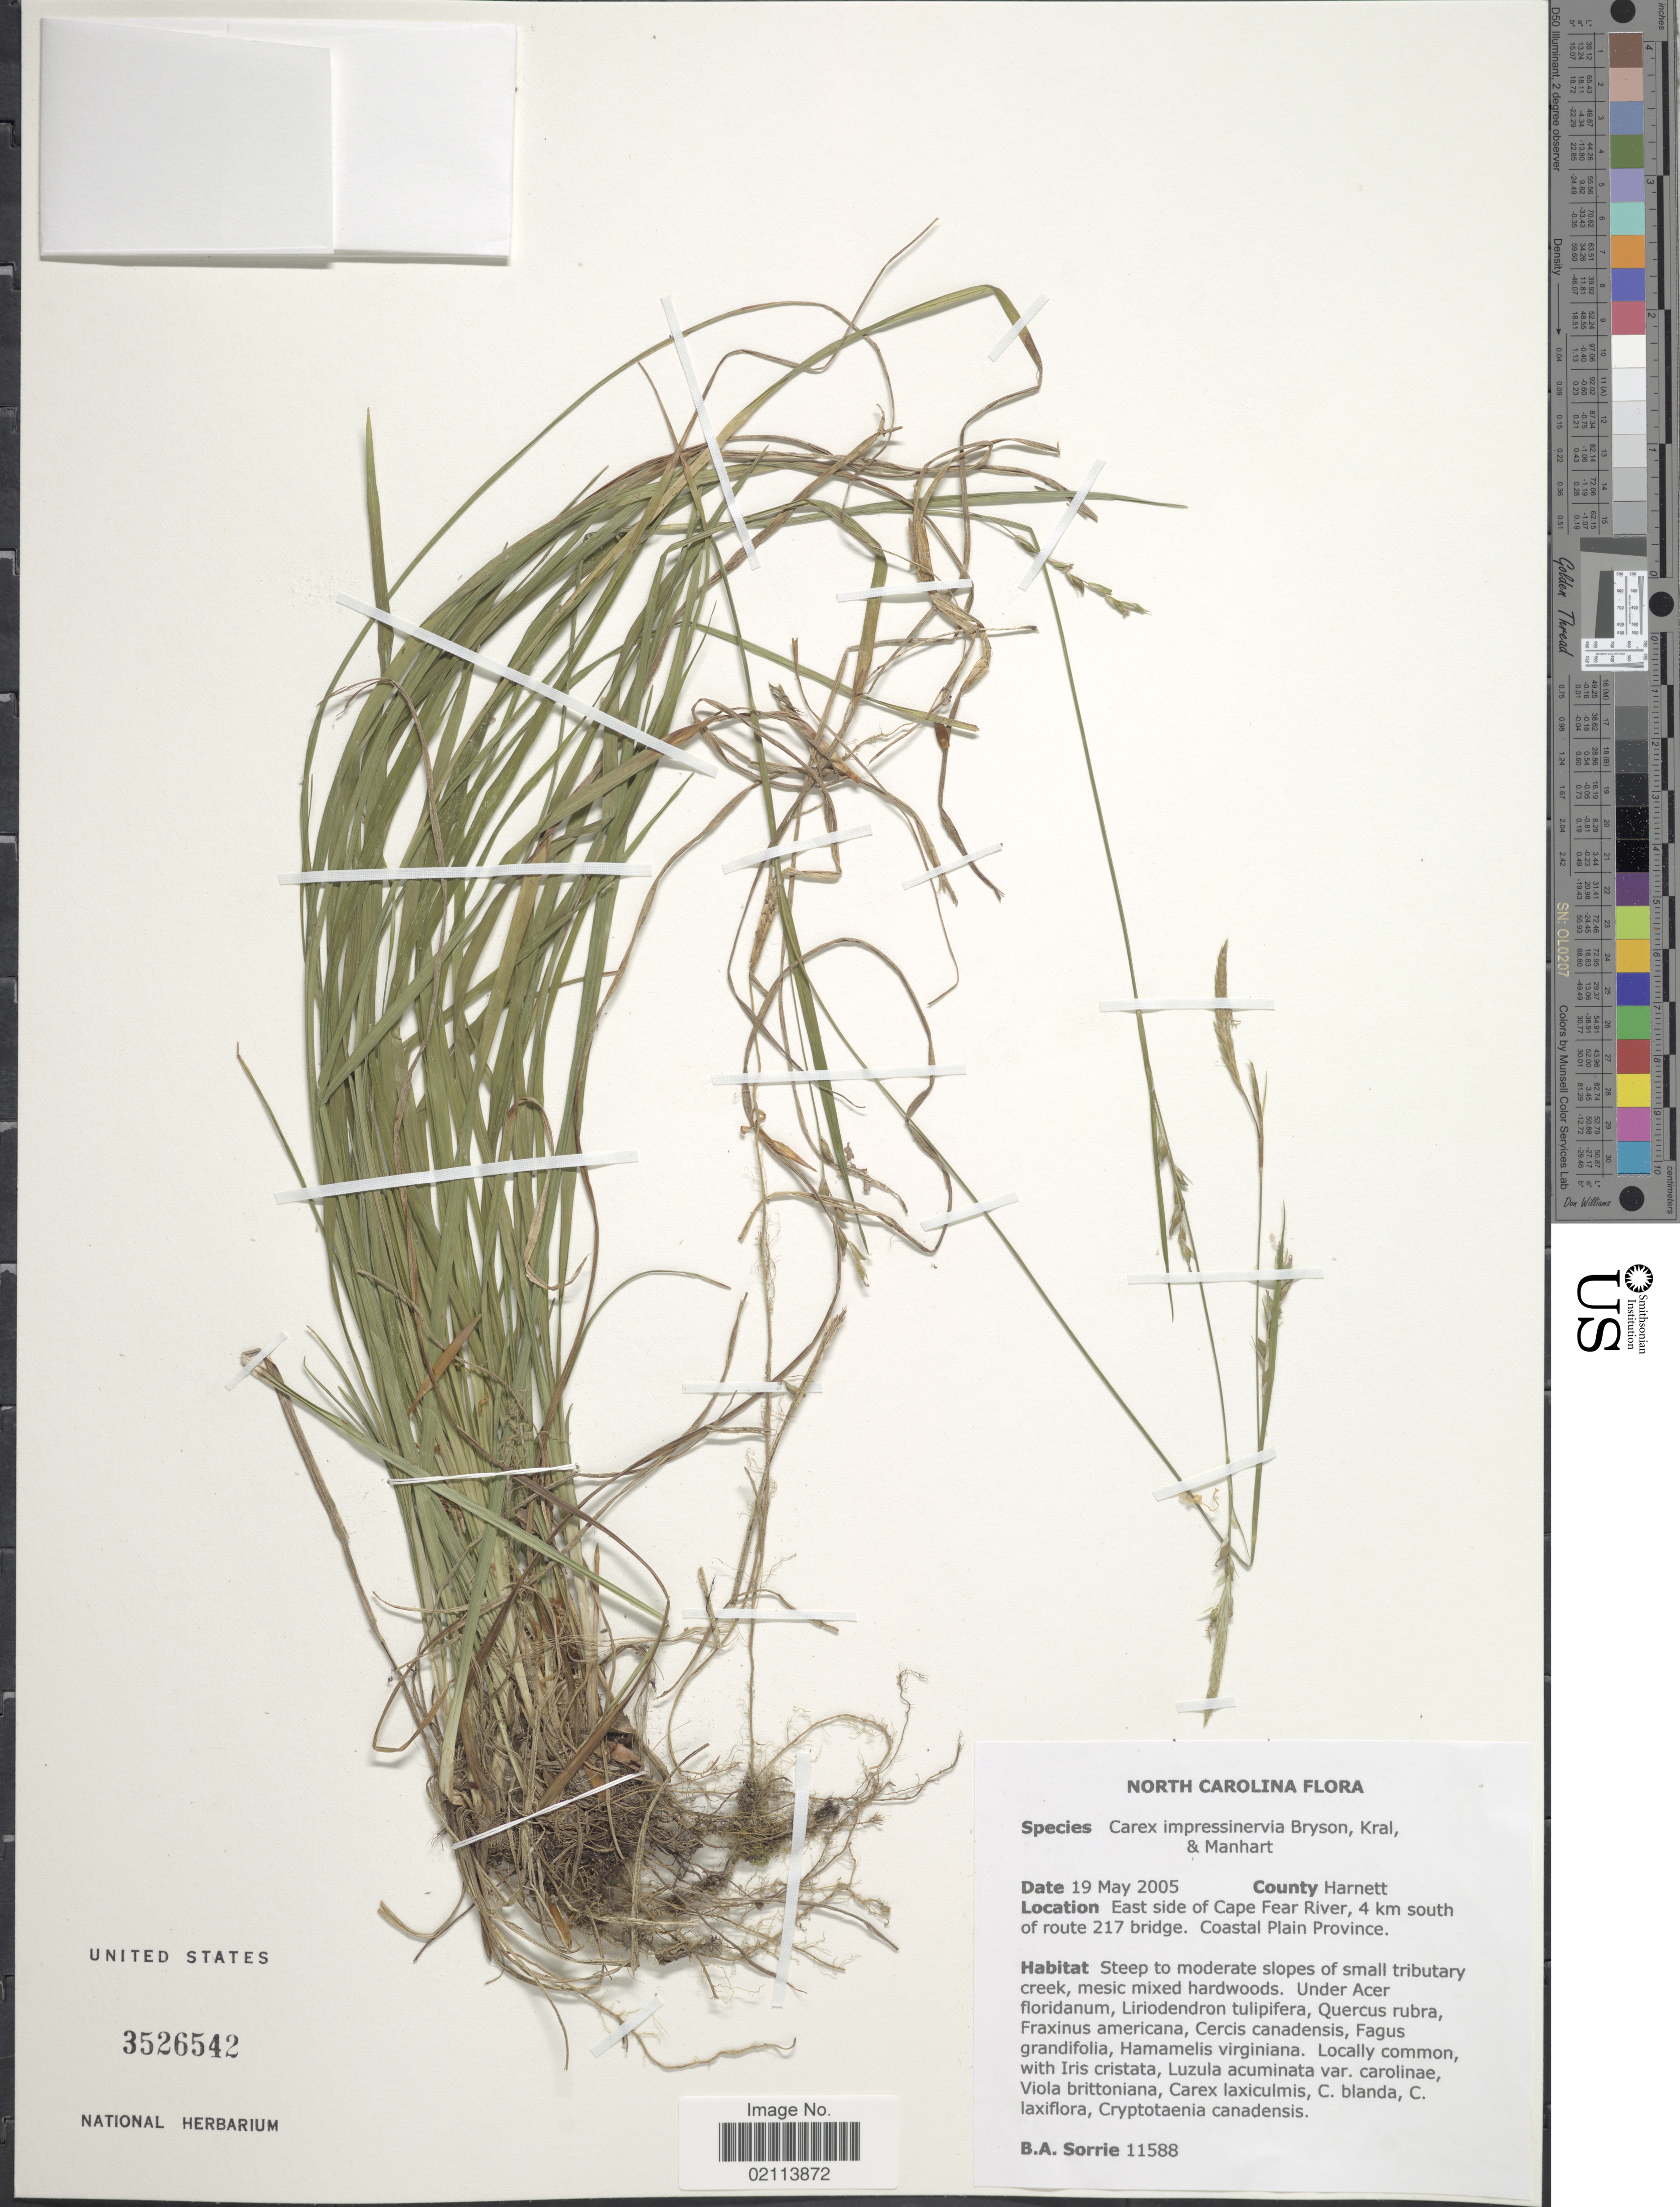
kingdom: Plantae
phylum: Tracheophyta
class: Liliopsida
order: Poales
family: Cyperaceae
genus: Carex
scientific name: Carex impressinervia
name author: Bryson et al.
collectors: B. Sorrie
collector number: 11588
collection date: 2005-05-19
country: United States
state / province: North Carolina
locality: East side of Cape Fear River, 4 km south of route 217 bridge, Coastal Plain Province, County Harnett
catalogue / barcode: US 3526542